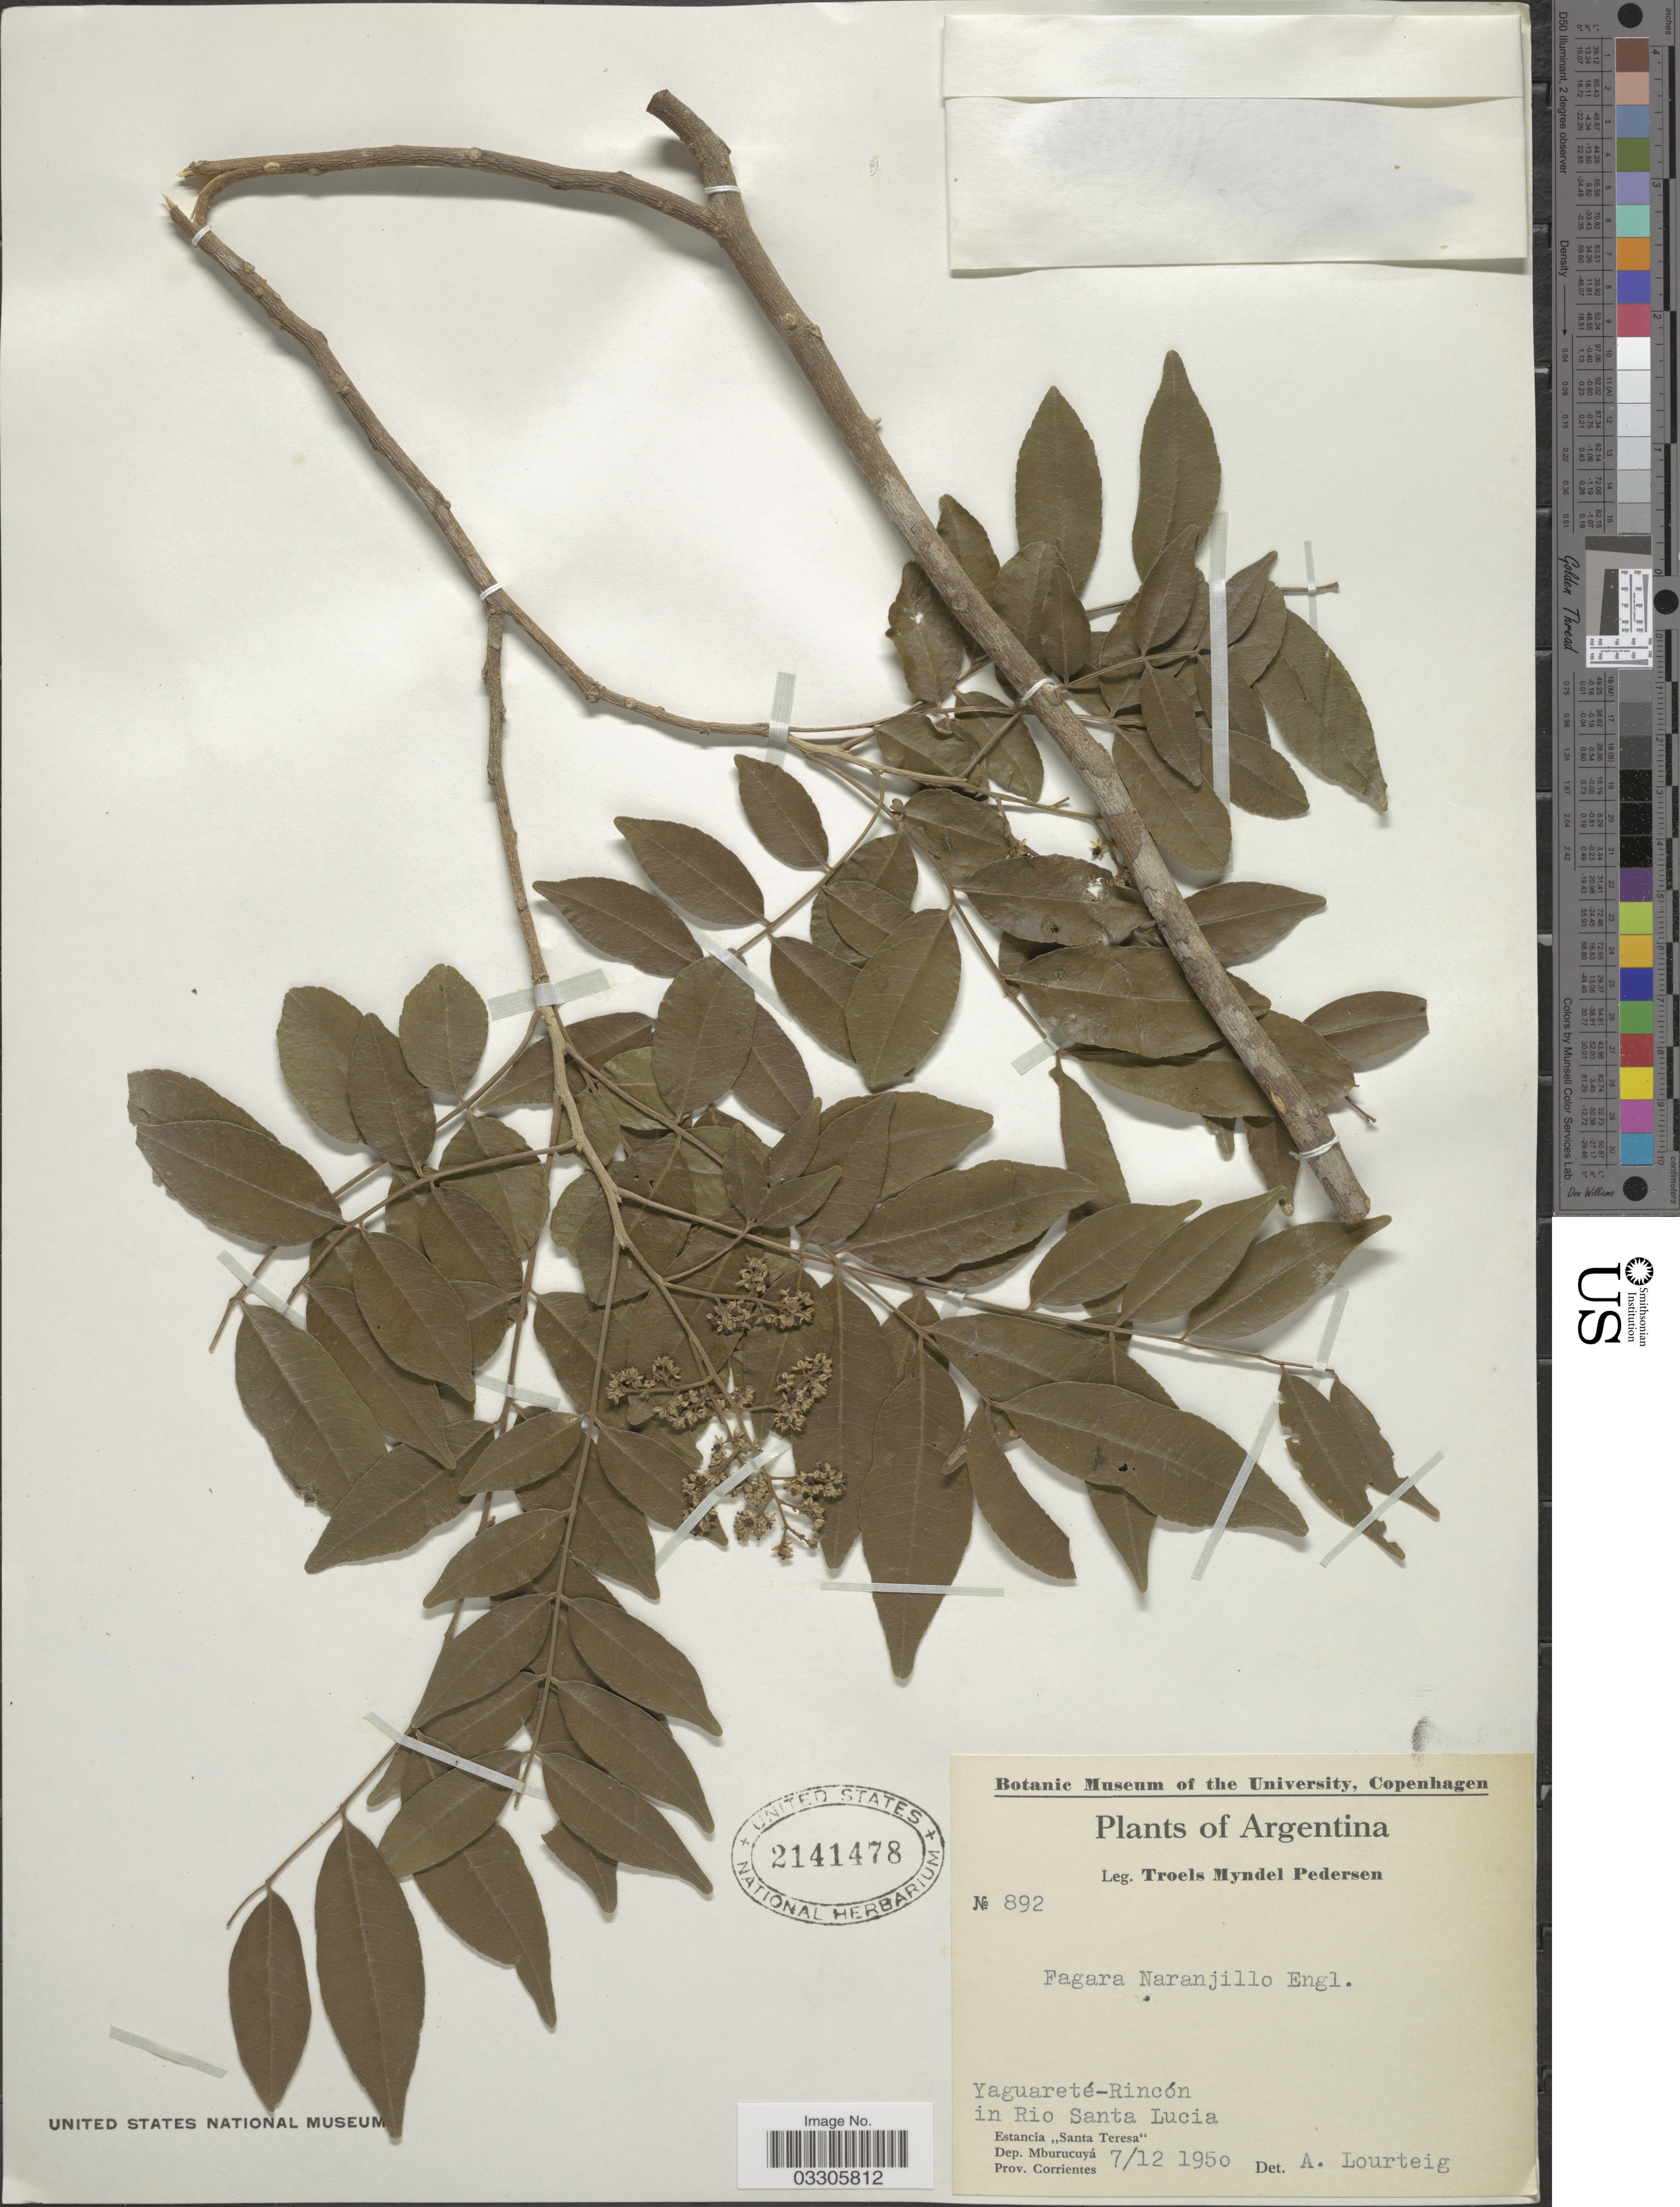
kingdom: Plantae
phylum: Tracheophyta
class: Magnoliopsida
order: Sapindales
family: Rutaceae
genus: Zanthoxylum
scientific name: Zanthoxylum rhoifolium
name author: Lam.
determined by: Londoño-Echeverri, Y.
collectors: T. Pederson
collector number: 892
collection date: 1950-12-07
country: Argentina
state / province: Corrientes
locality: Yaguareté-Rincón in Rio Santa Lucia, Estancia "Santa Teresa", Dep. Mburucuyá.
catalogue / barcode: US 2141478